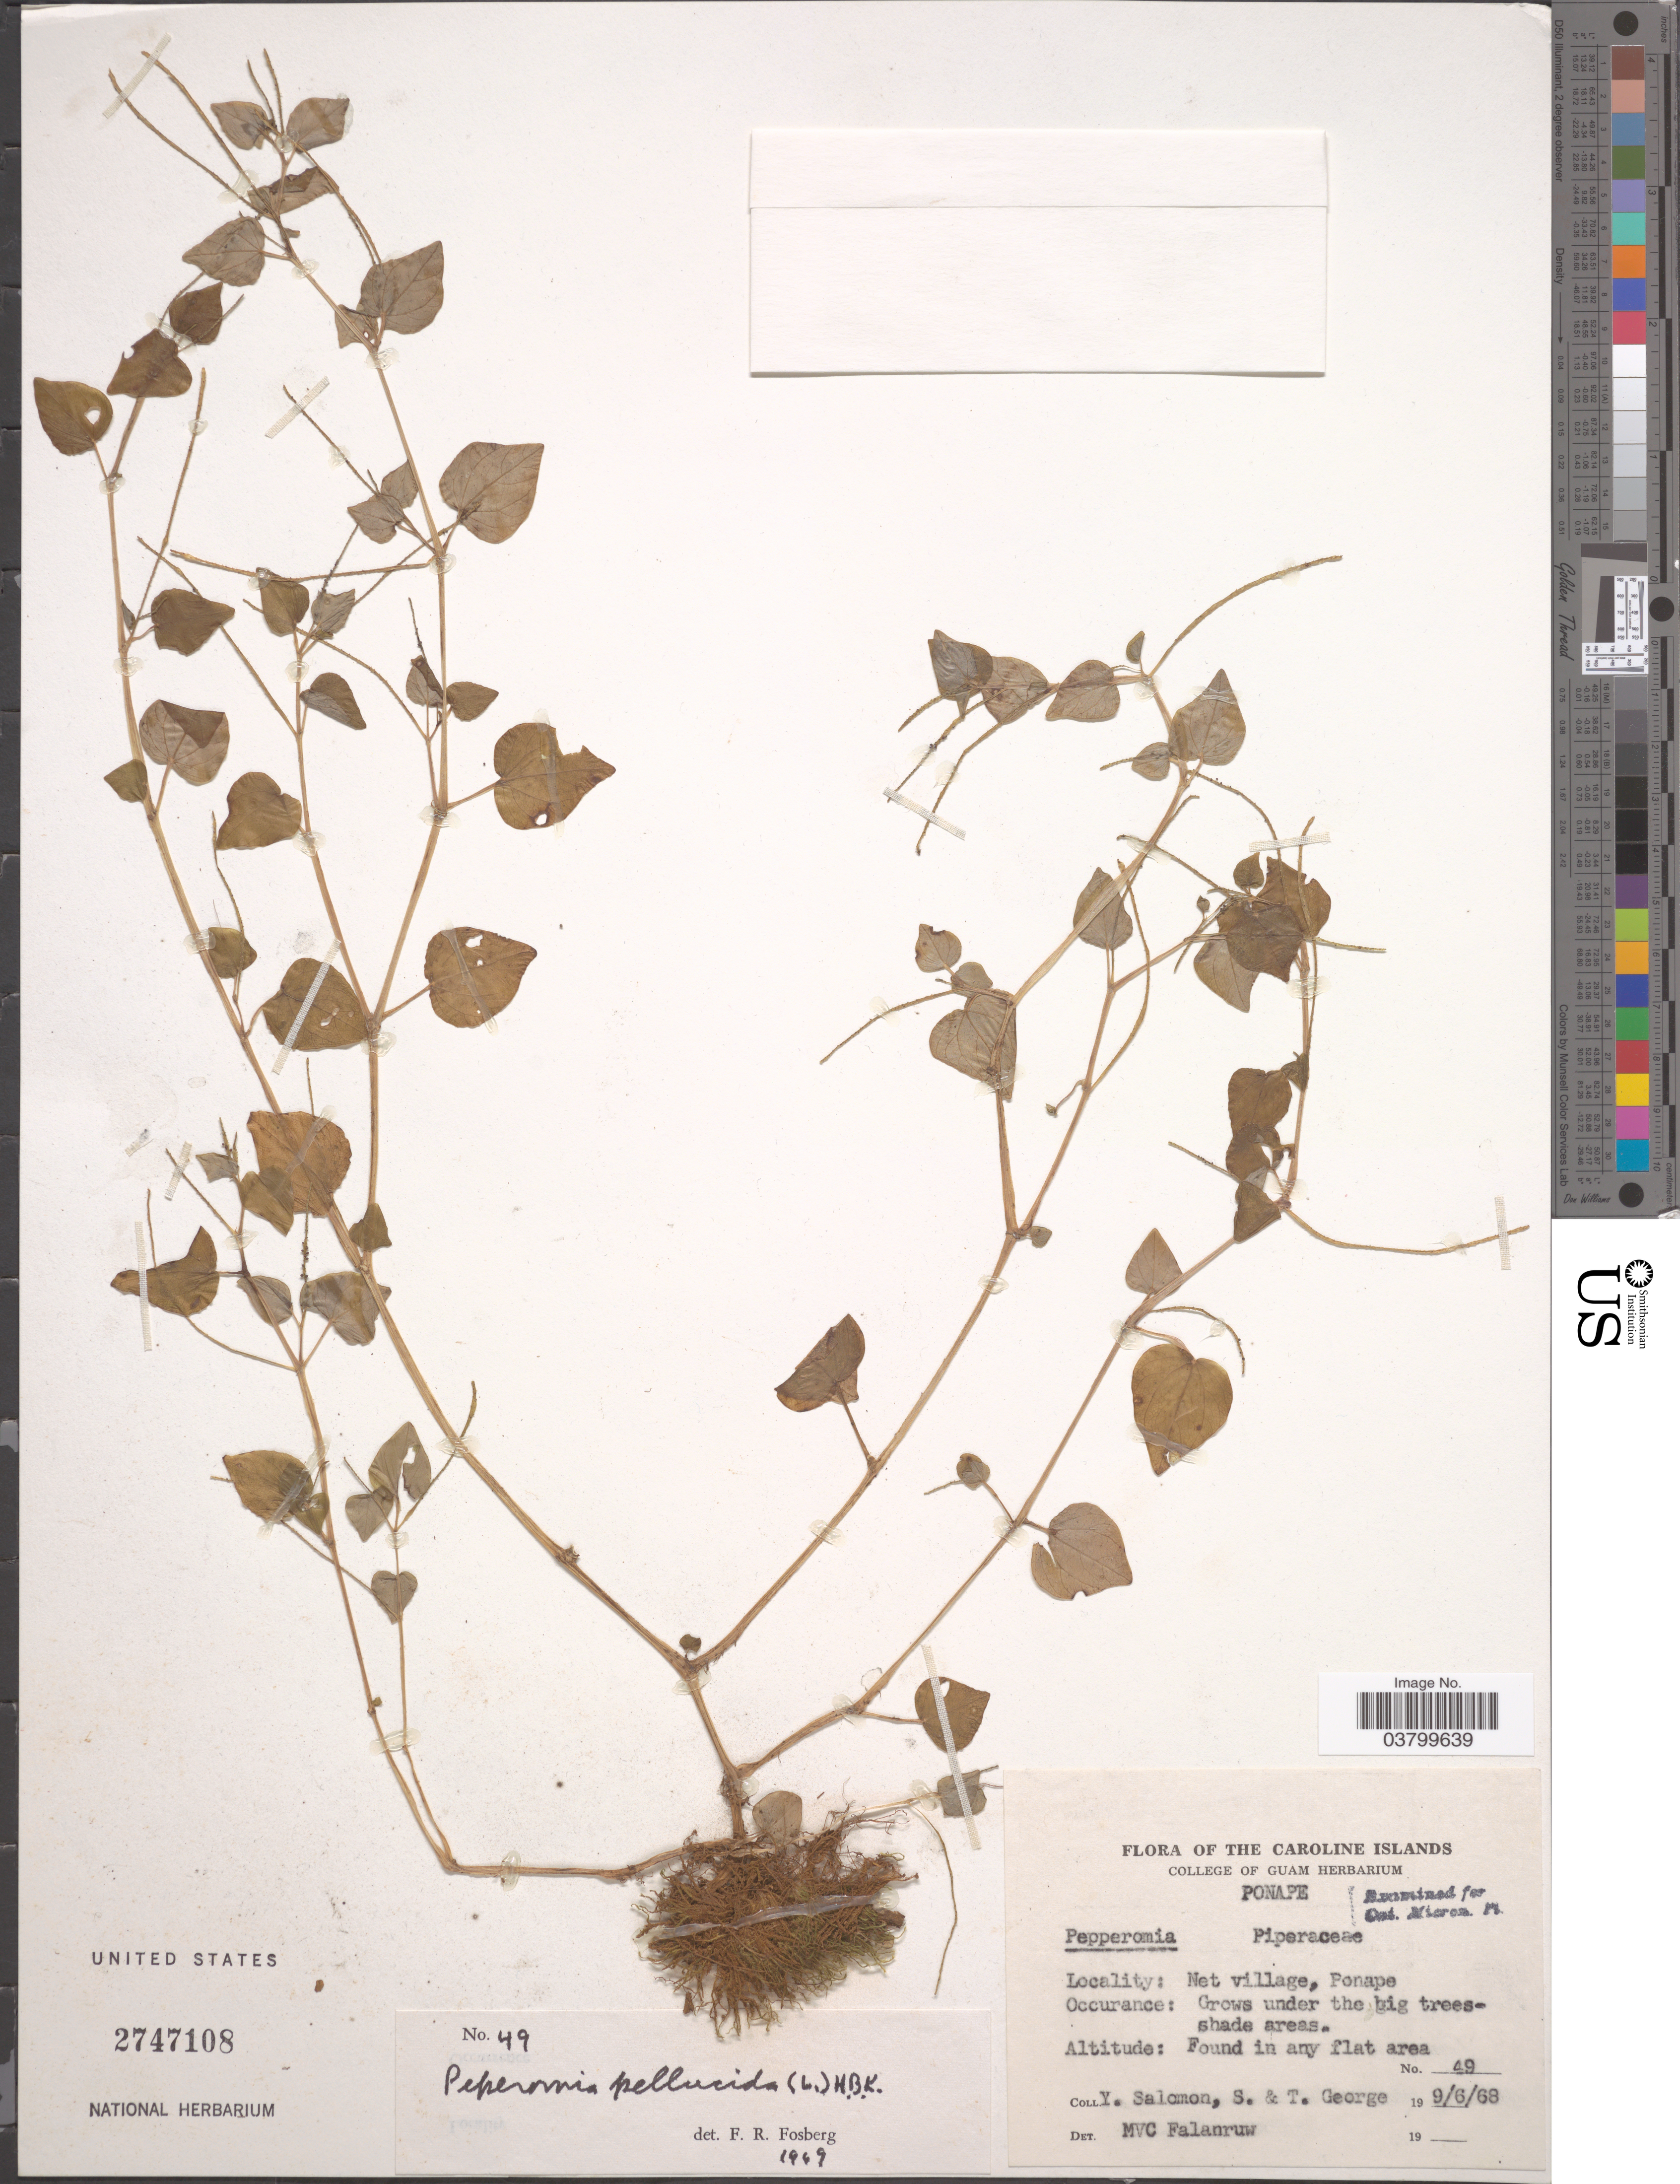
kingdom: Plantae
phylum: Tracheophyta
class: Magnoliopsida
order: Piperales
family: Piperaceae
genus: Peperomia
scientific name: Peperomia pellucida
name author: (L.) Kunth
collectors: Y. Salomon, S. George & T. George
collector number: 49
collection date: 1968-06-09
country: Micronesia, Federated States of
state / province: Pohnpei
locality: The Caroline Islands. Ponape. Net village, Ponape.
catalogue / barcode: US 2747108